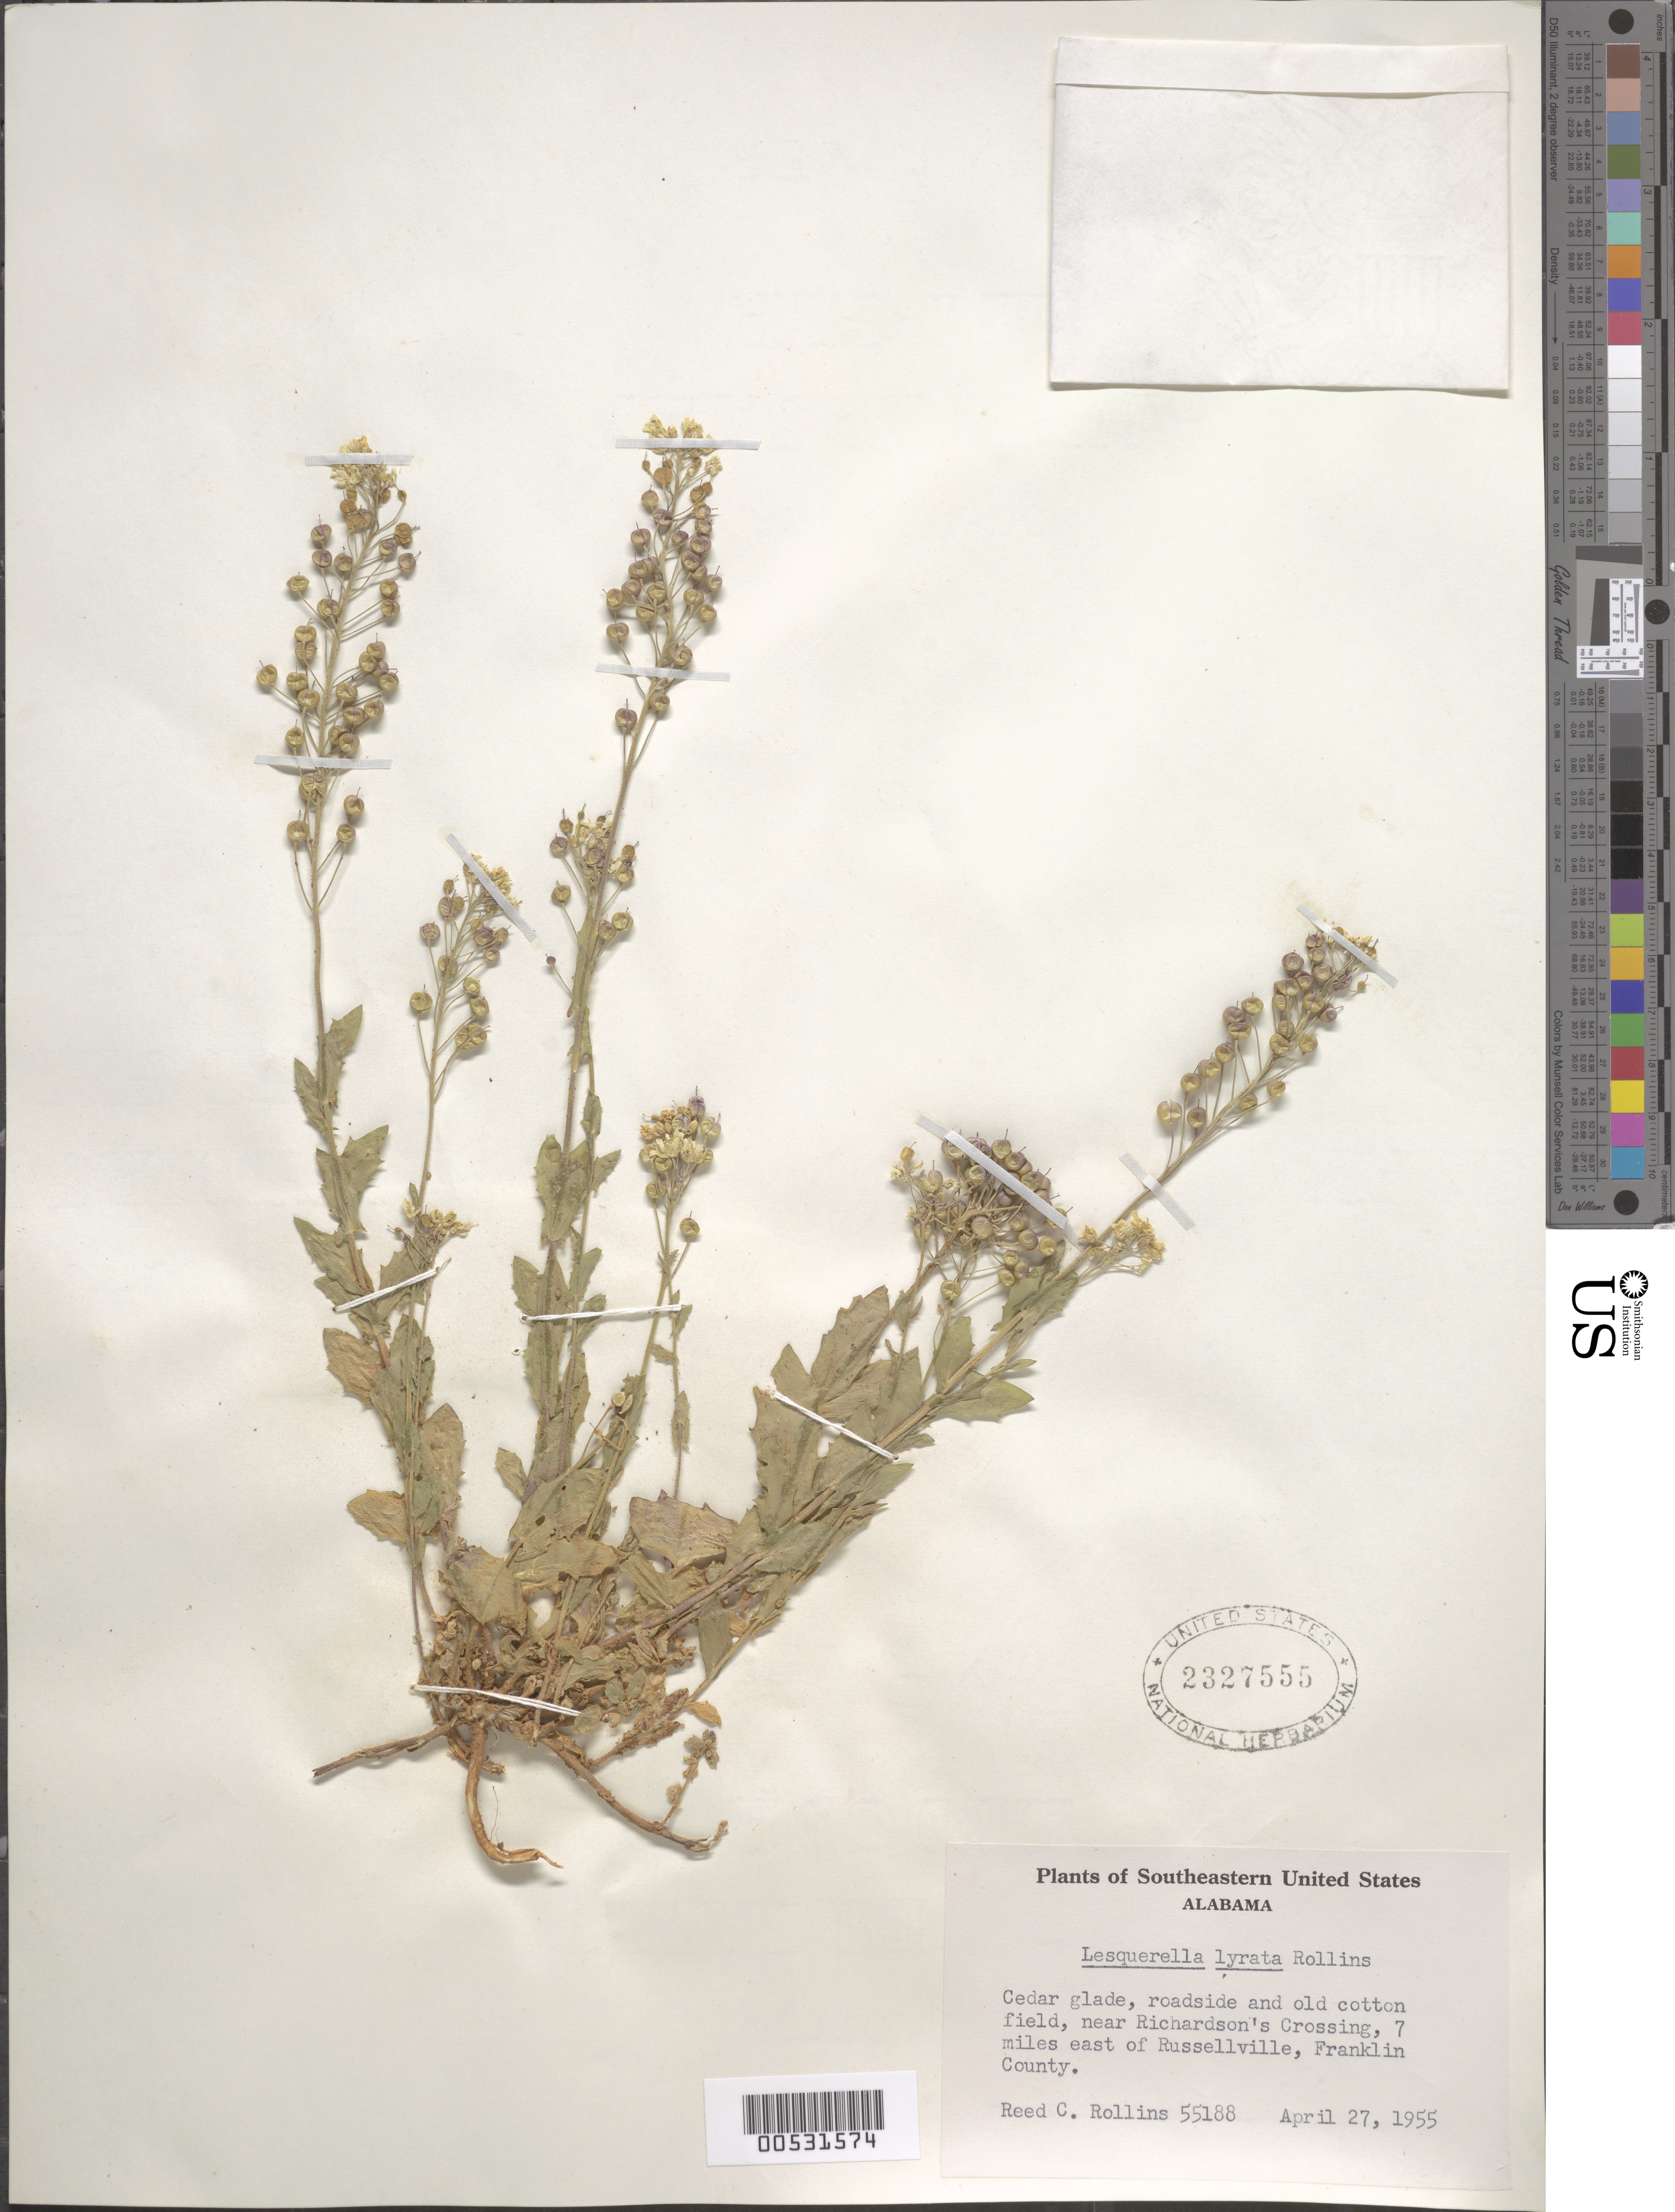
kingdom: Plantae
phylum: Tracheophyta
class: Magnoliopsida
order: Brassicales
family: Brassicaceae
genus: Lesquerella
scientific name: Lesquerella lyrata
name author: Rollins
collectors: R. C. Rollins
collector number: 55188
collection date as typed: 27 Apr 1955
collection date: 1955-04-27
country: United States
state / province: Alabama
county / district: Franklin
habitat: Cedar glade, roadside and old cotton field.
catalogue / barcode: US 2327555